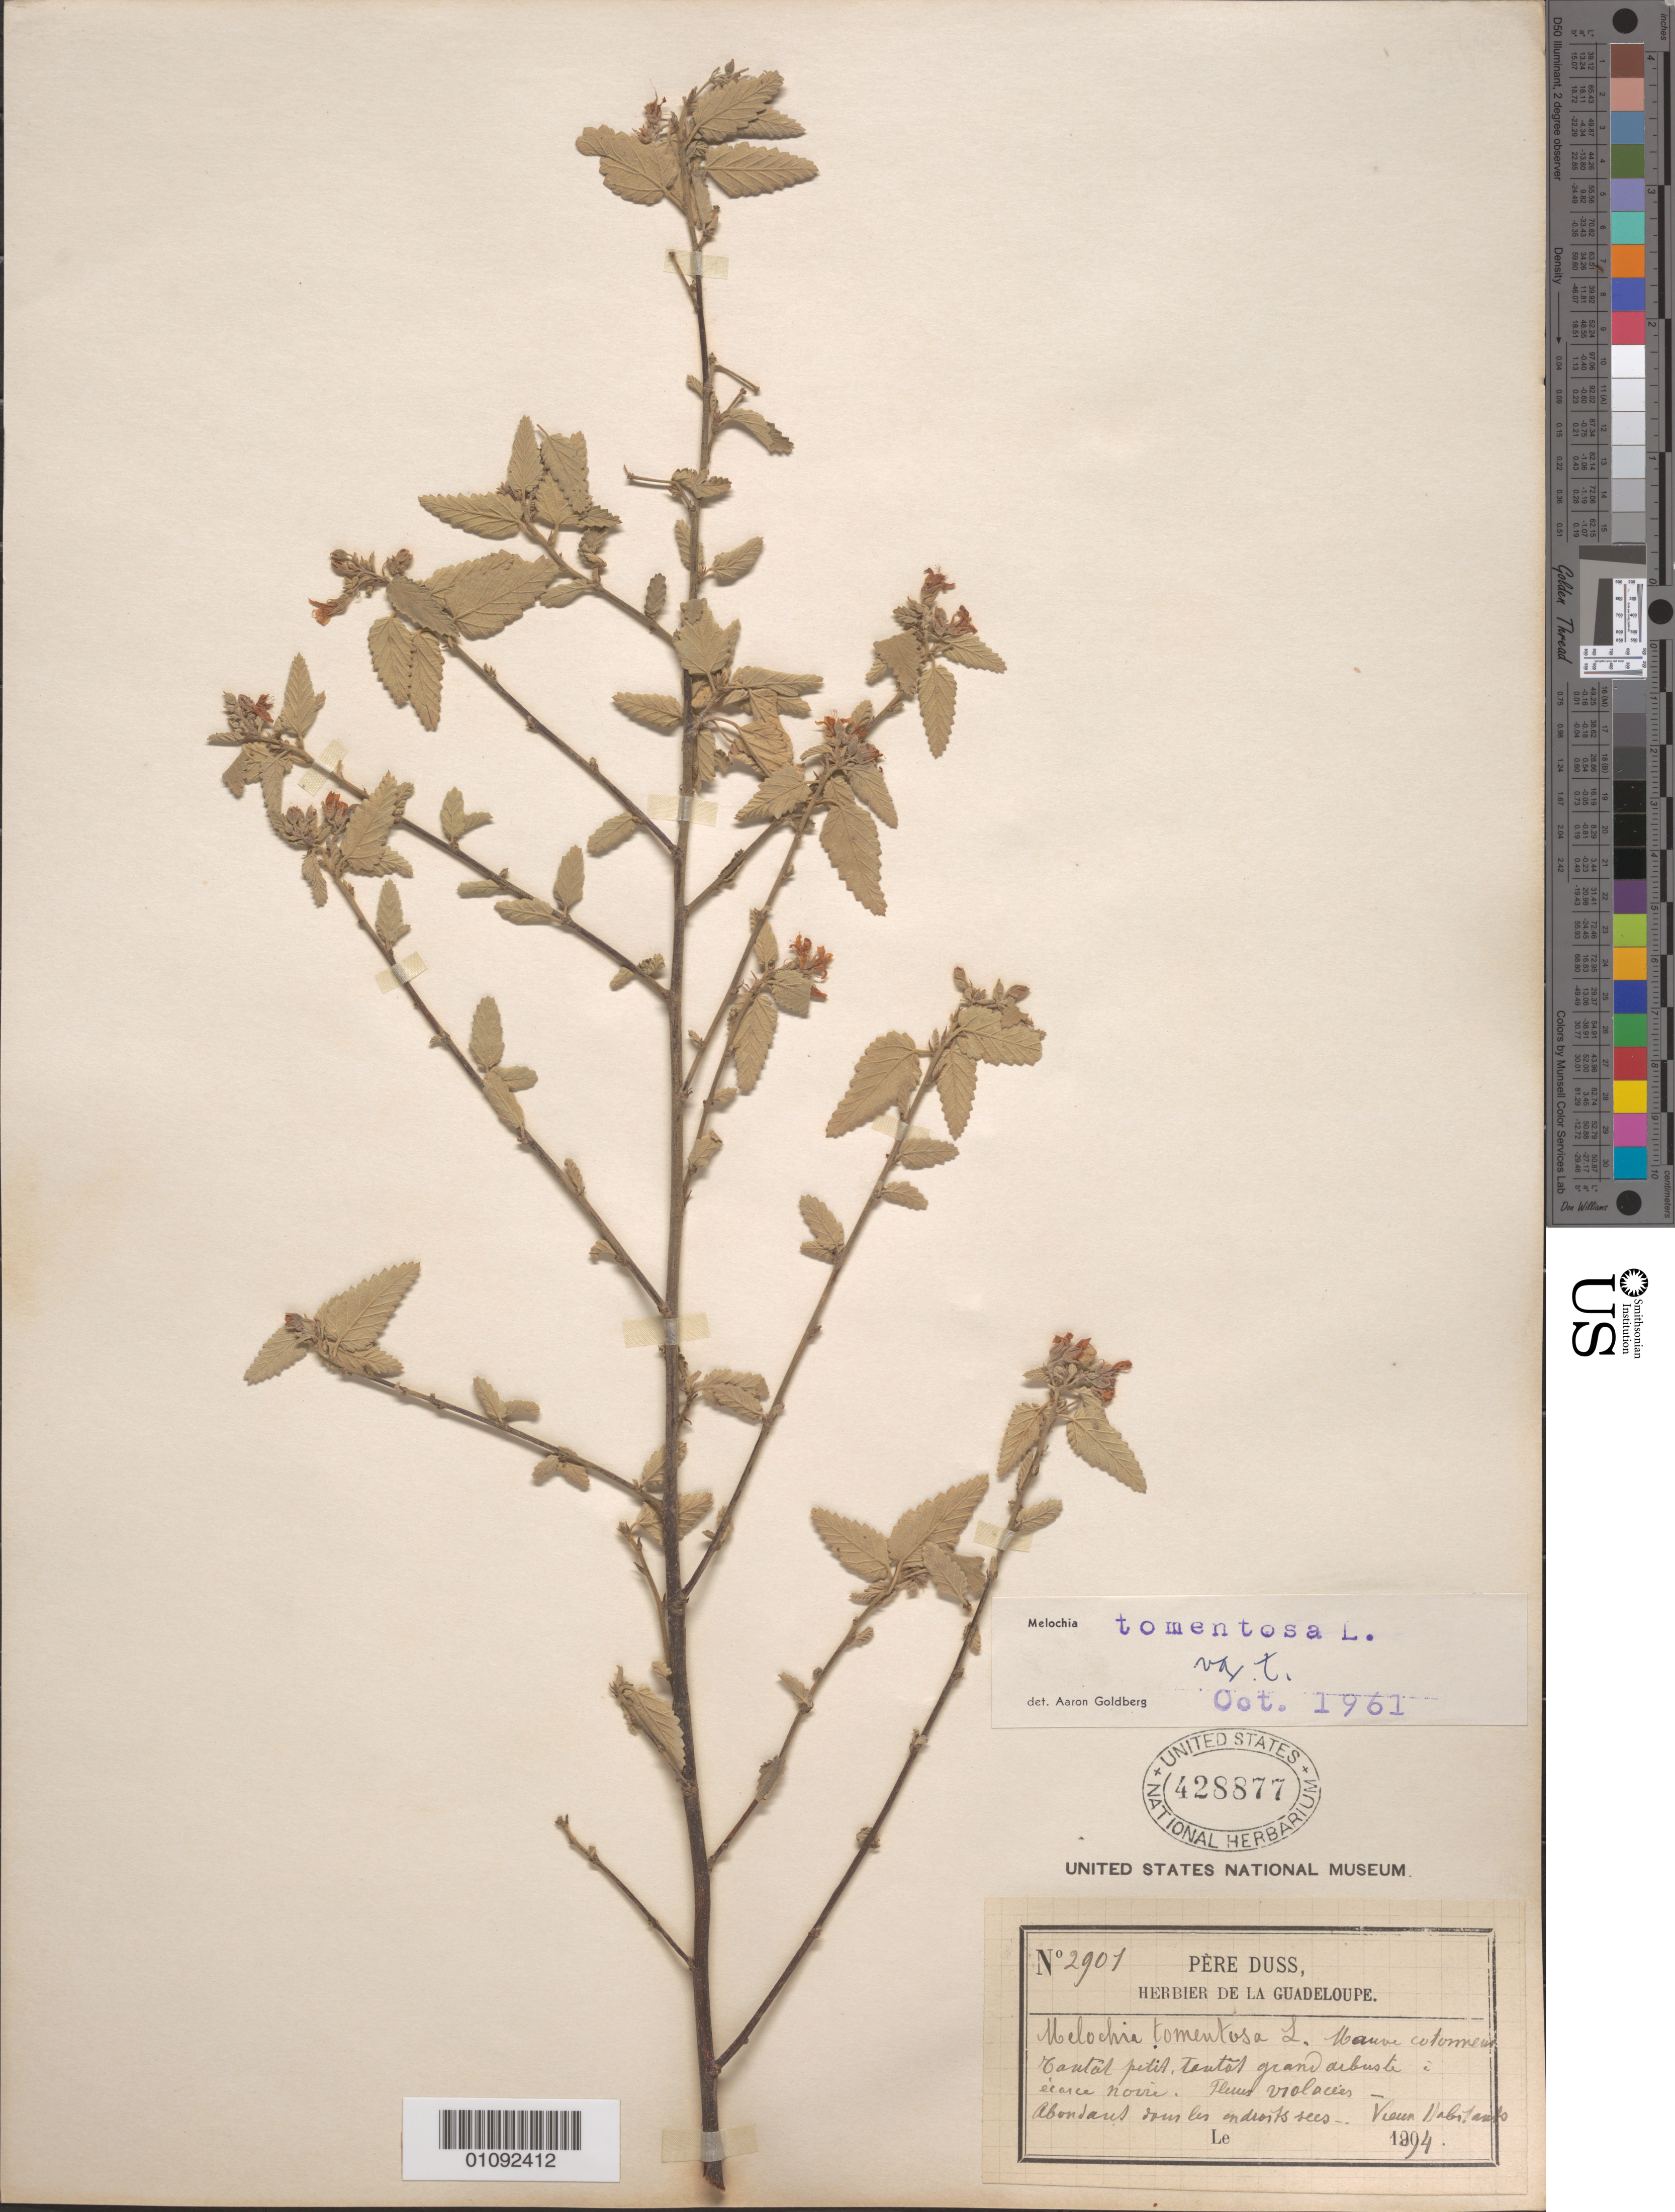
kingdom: Plantae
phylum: Tracheophyta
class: Magnoliopsida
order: Malvales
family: Malvaceae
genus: Melochia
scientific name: Melochia tomentosa var. tomentosa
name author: L.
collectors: Père Duss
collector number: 2901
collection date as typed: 1894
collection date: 1894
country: Guadeloupe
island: Basse Terre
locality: Vieux Habitants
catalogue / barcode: US 428877